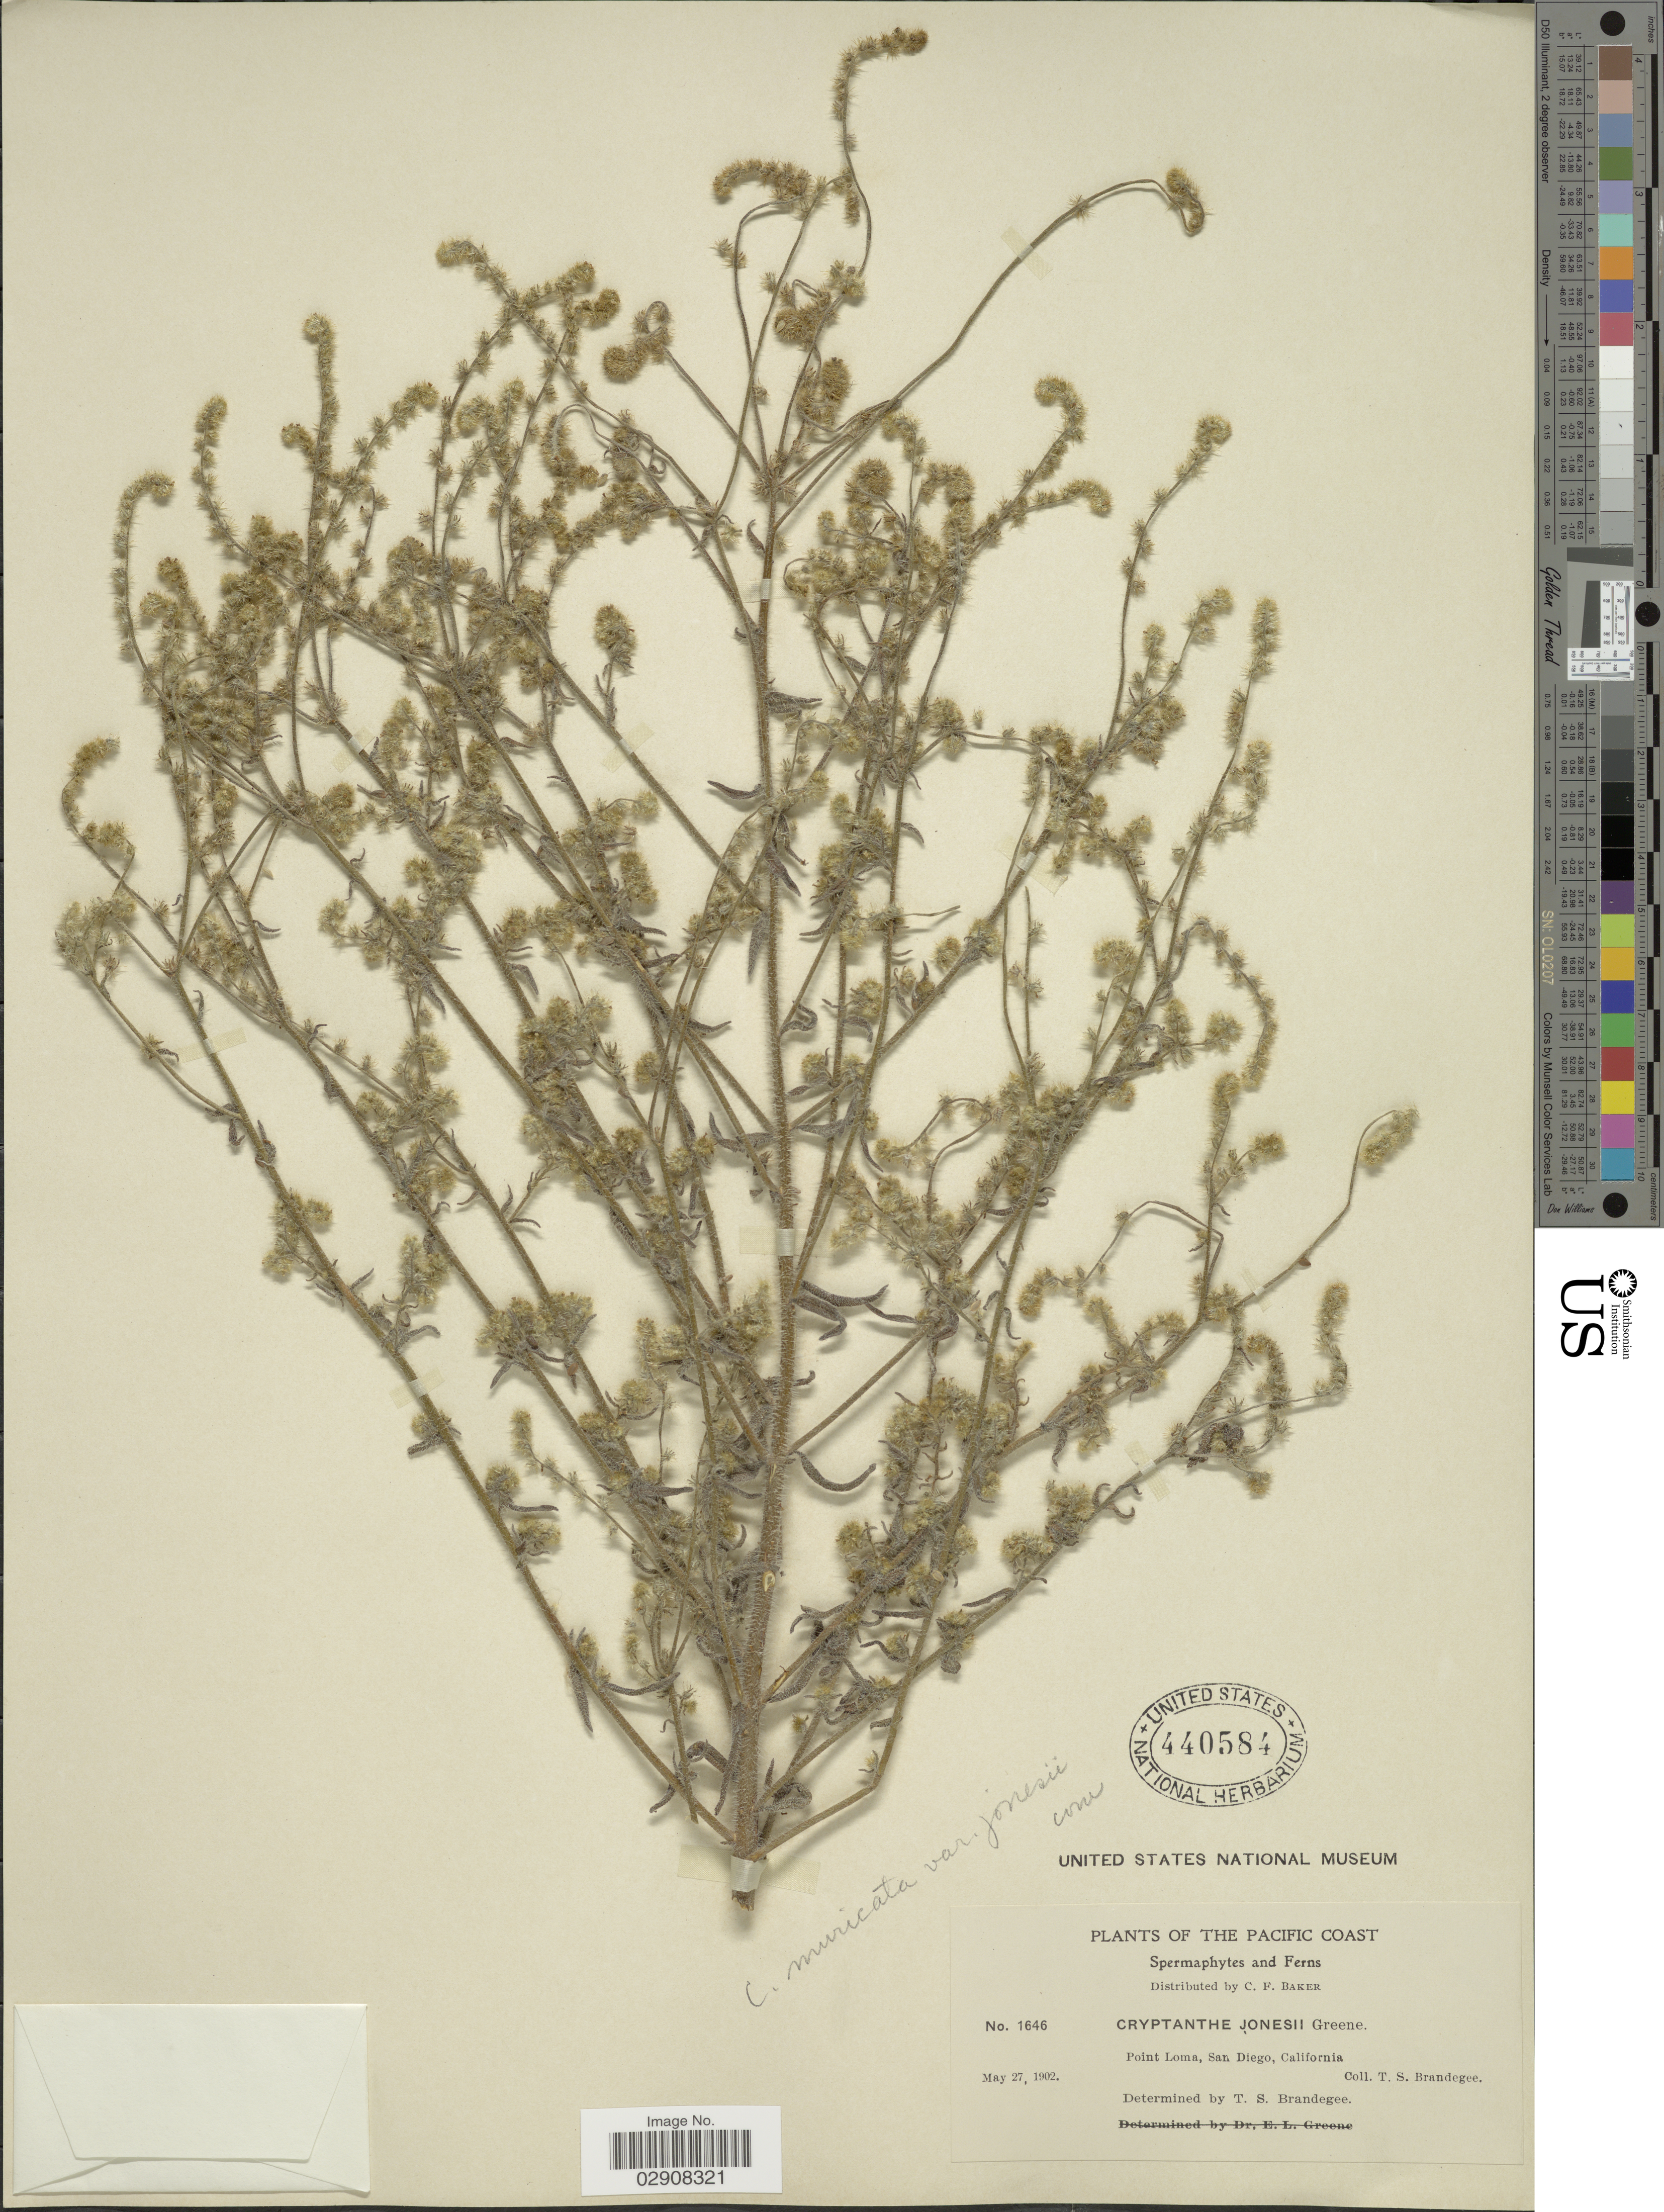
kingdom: Plantae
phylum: Tracheophyta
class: Magnoliopsida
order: Boraginales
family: Boraginaceae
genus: Cryptantha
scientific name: Cryptantha muricata var. jonesii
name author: (A. Gray) I.M. Johnst.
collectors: T. S. Brandegee (herbarium)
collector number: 146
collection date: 1902-05-27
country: United States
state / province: California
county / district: San Diego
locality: The Pacific Coast. Point Loma, San Diego.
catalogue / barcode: US 440584